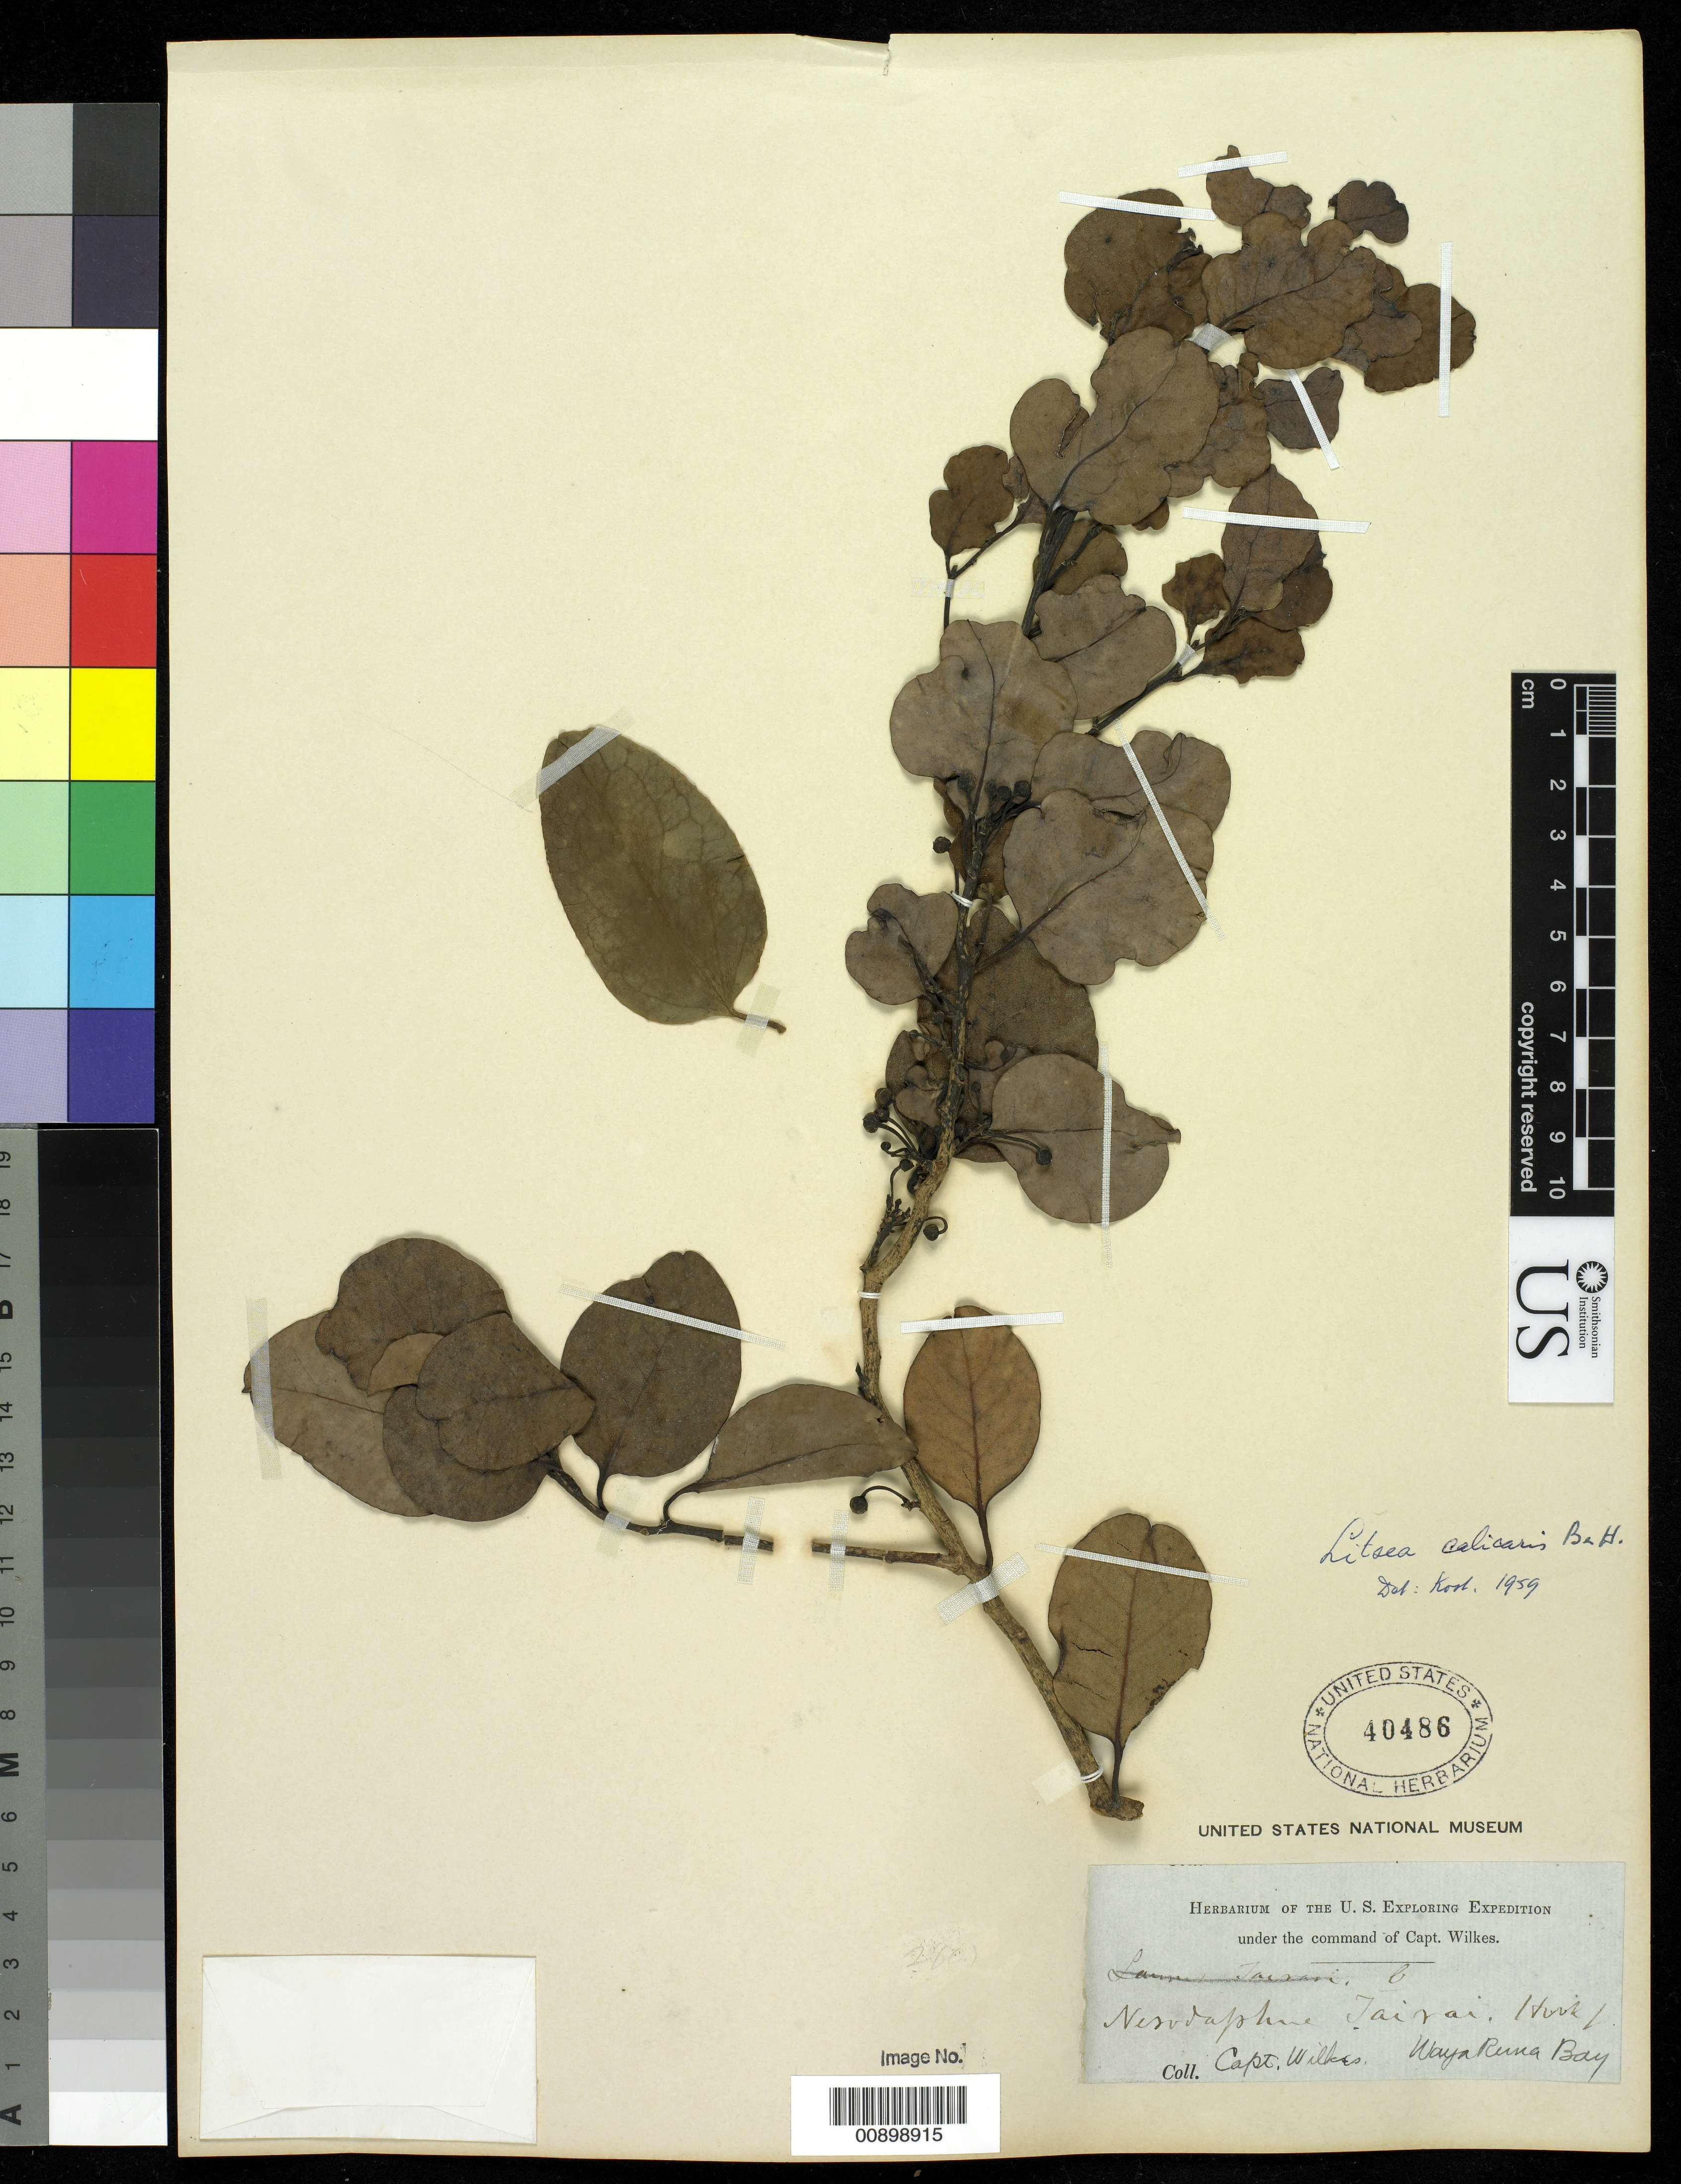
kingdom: Plantae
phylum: Tracheophyta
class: Magnoliopsida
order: Laurales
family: Lauraceae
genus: Litsea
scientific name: Litsea calicaris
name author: Kirk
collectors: Wilkes Explor. Exped.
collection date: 1838/1842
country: New Zealand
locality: Waya-Ruru Bay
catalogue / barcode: US 40486